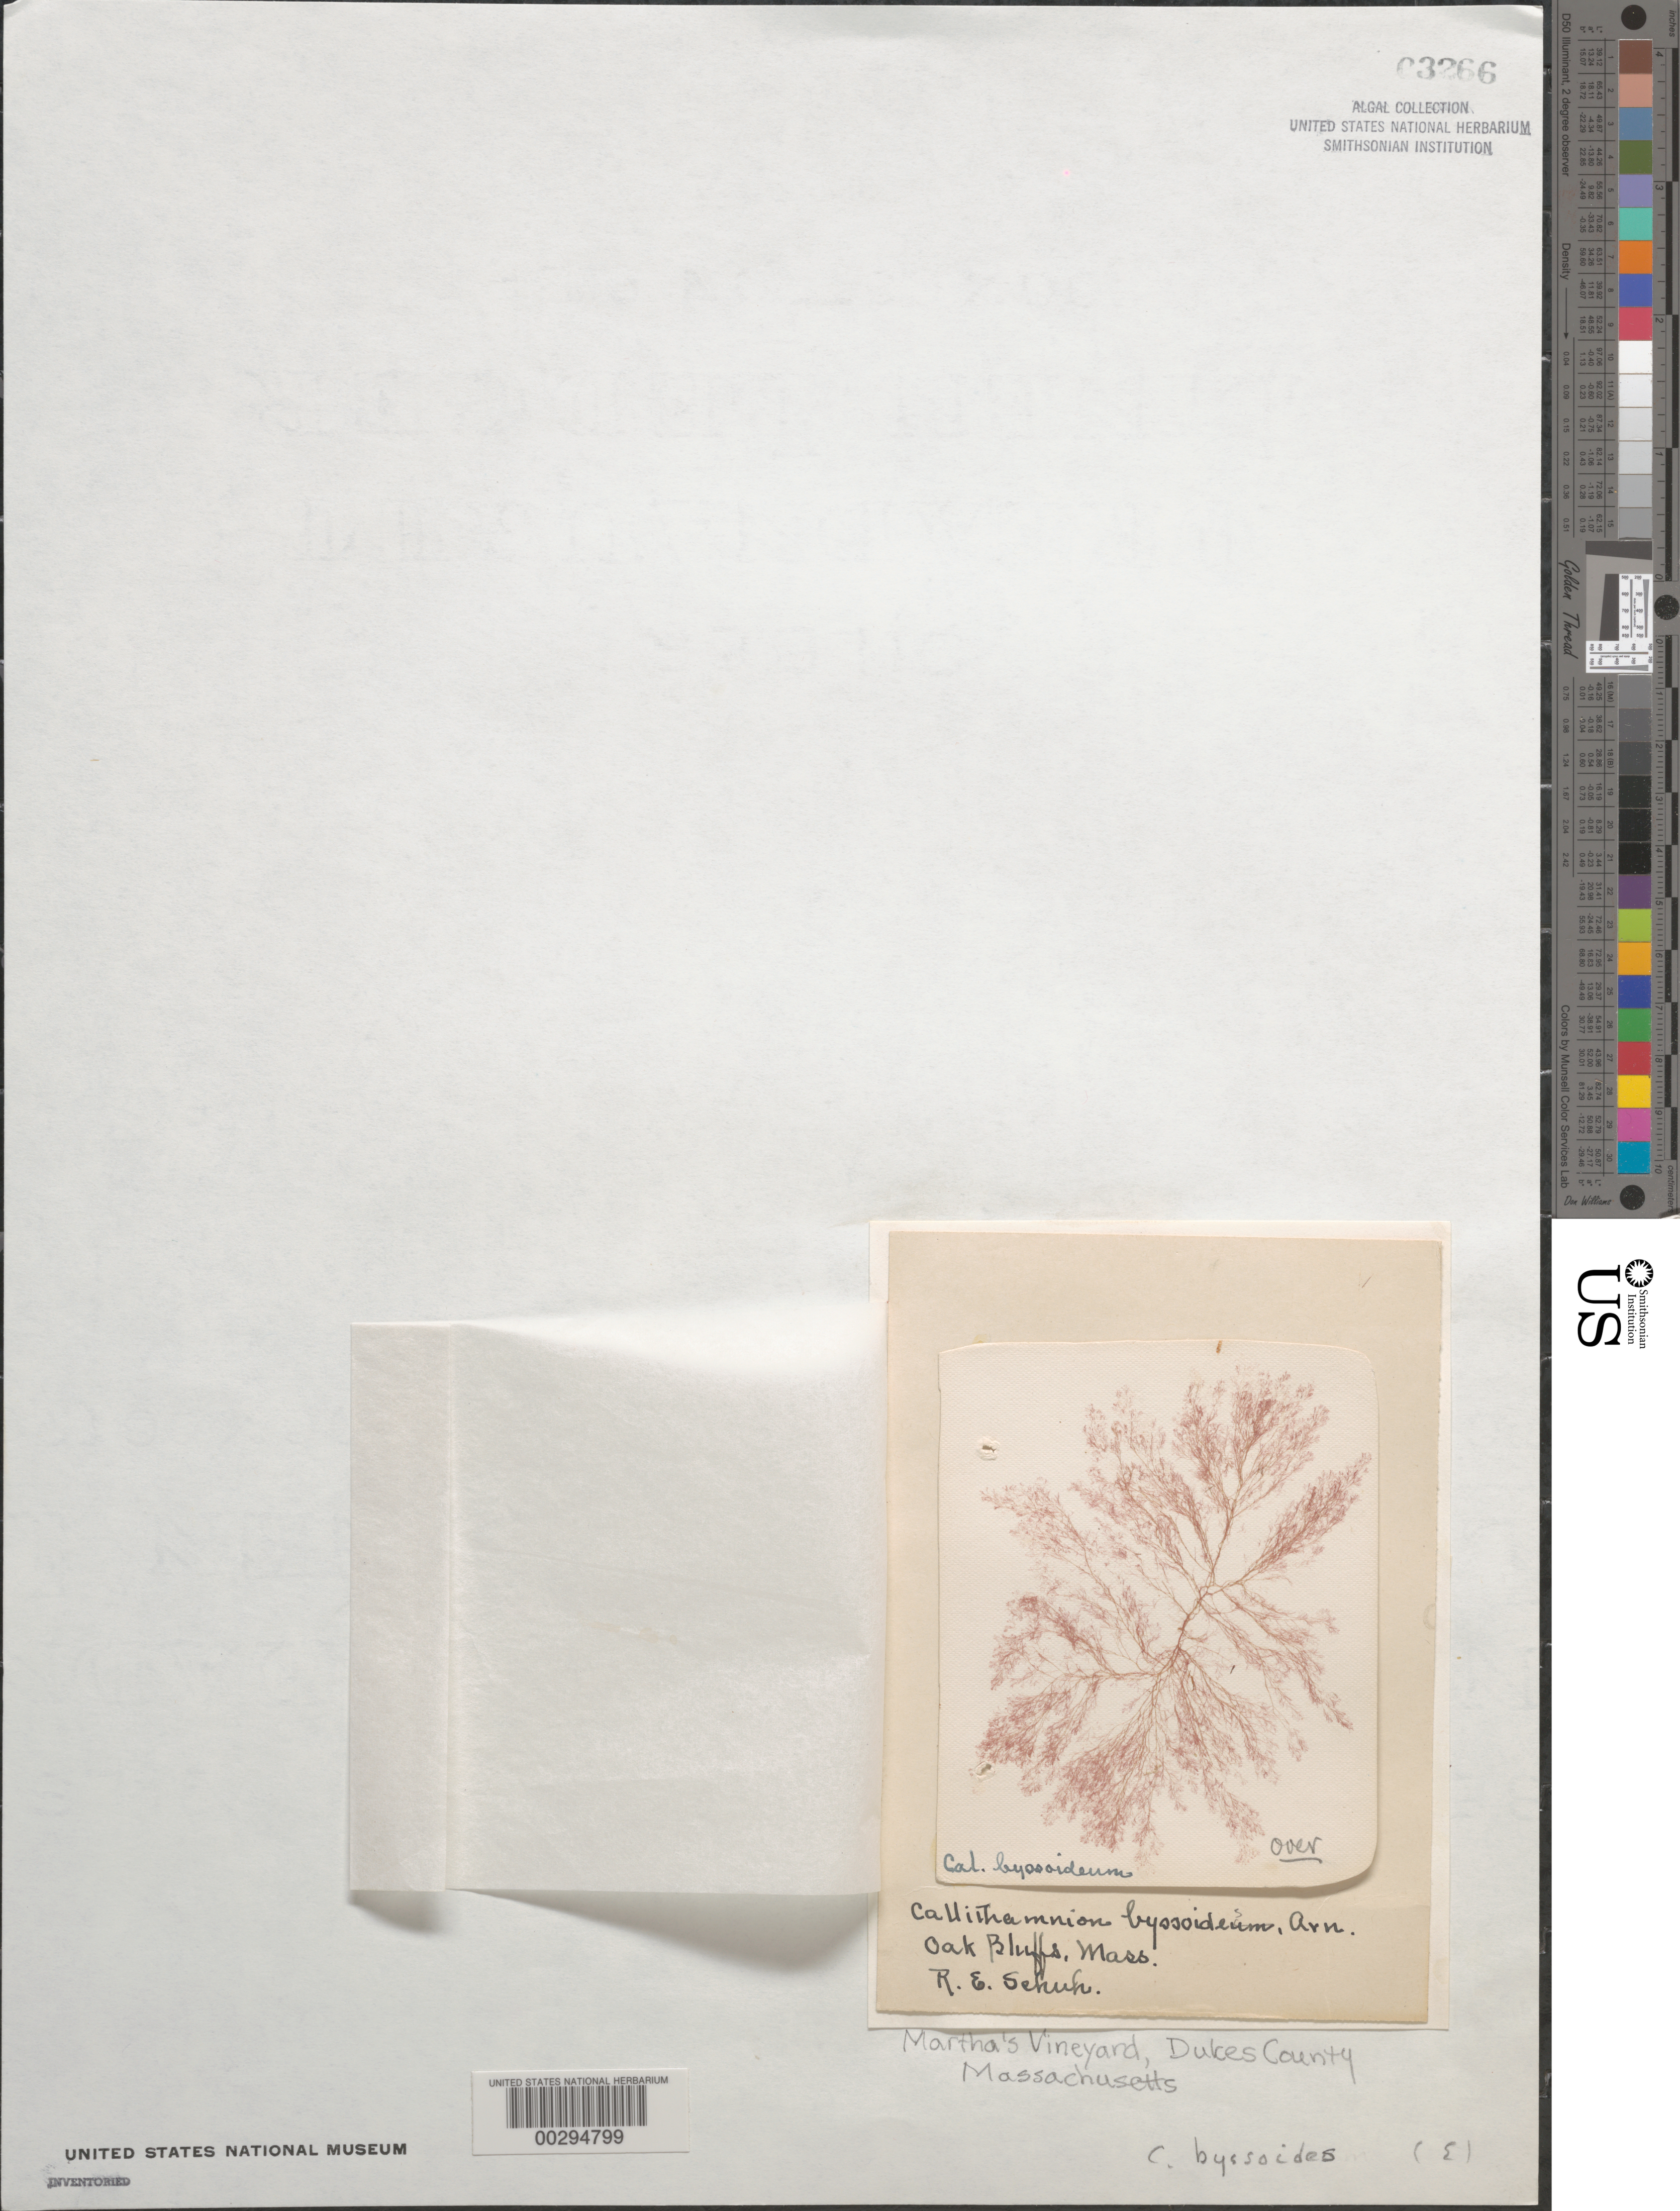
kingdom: Plantae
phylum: Rhodophyta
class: Florideophyceae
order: Ceramiales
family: Callithamniaceae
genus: Aglaothamnion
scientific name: Aglaothamnion tenuissimum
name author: (Bonnem.) Feldm.-Maz.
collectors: R. Schuh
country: United States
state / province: Massachusetts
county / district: Dukes County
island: Martha's Vineyard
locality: Oak Bluffs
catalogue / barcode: US 3266